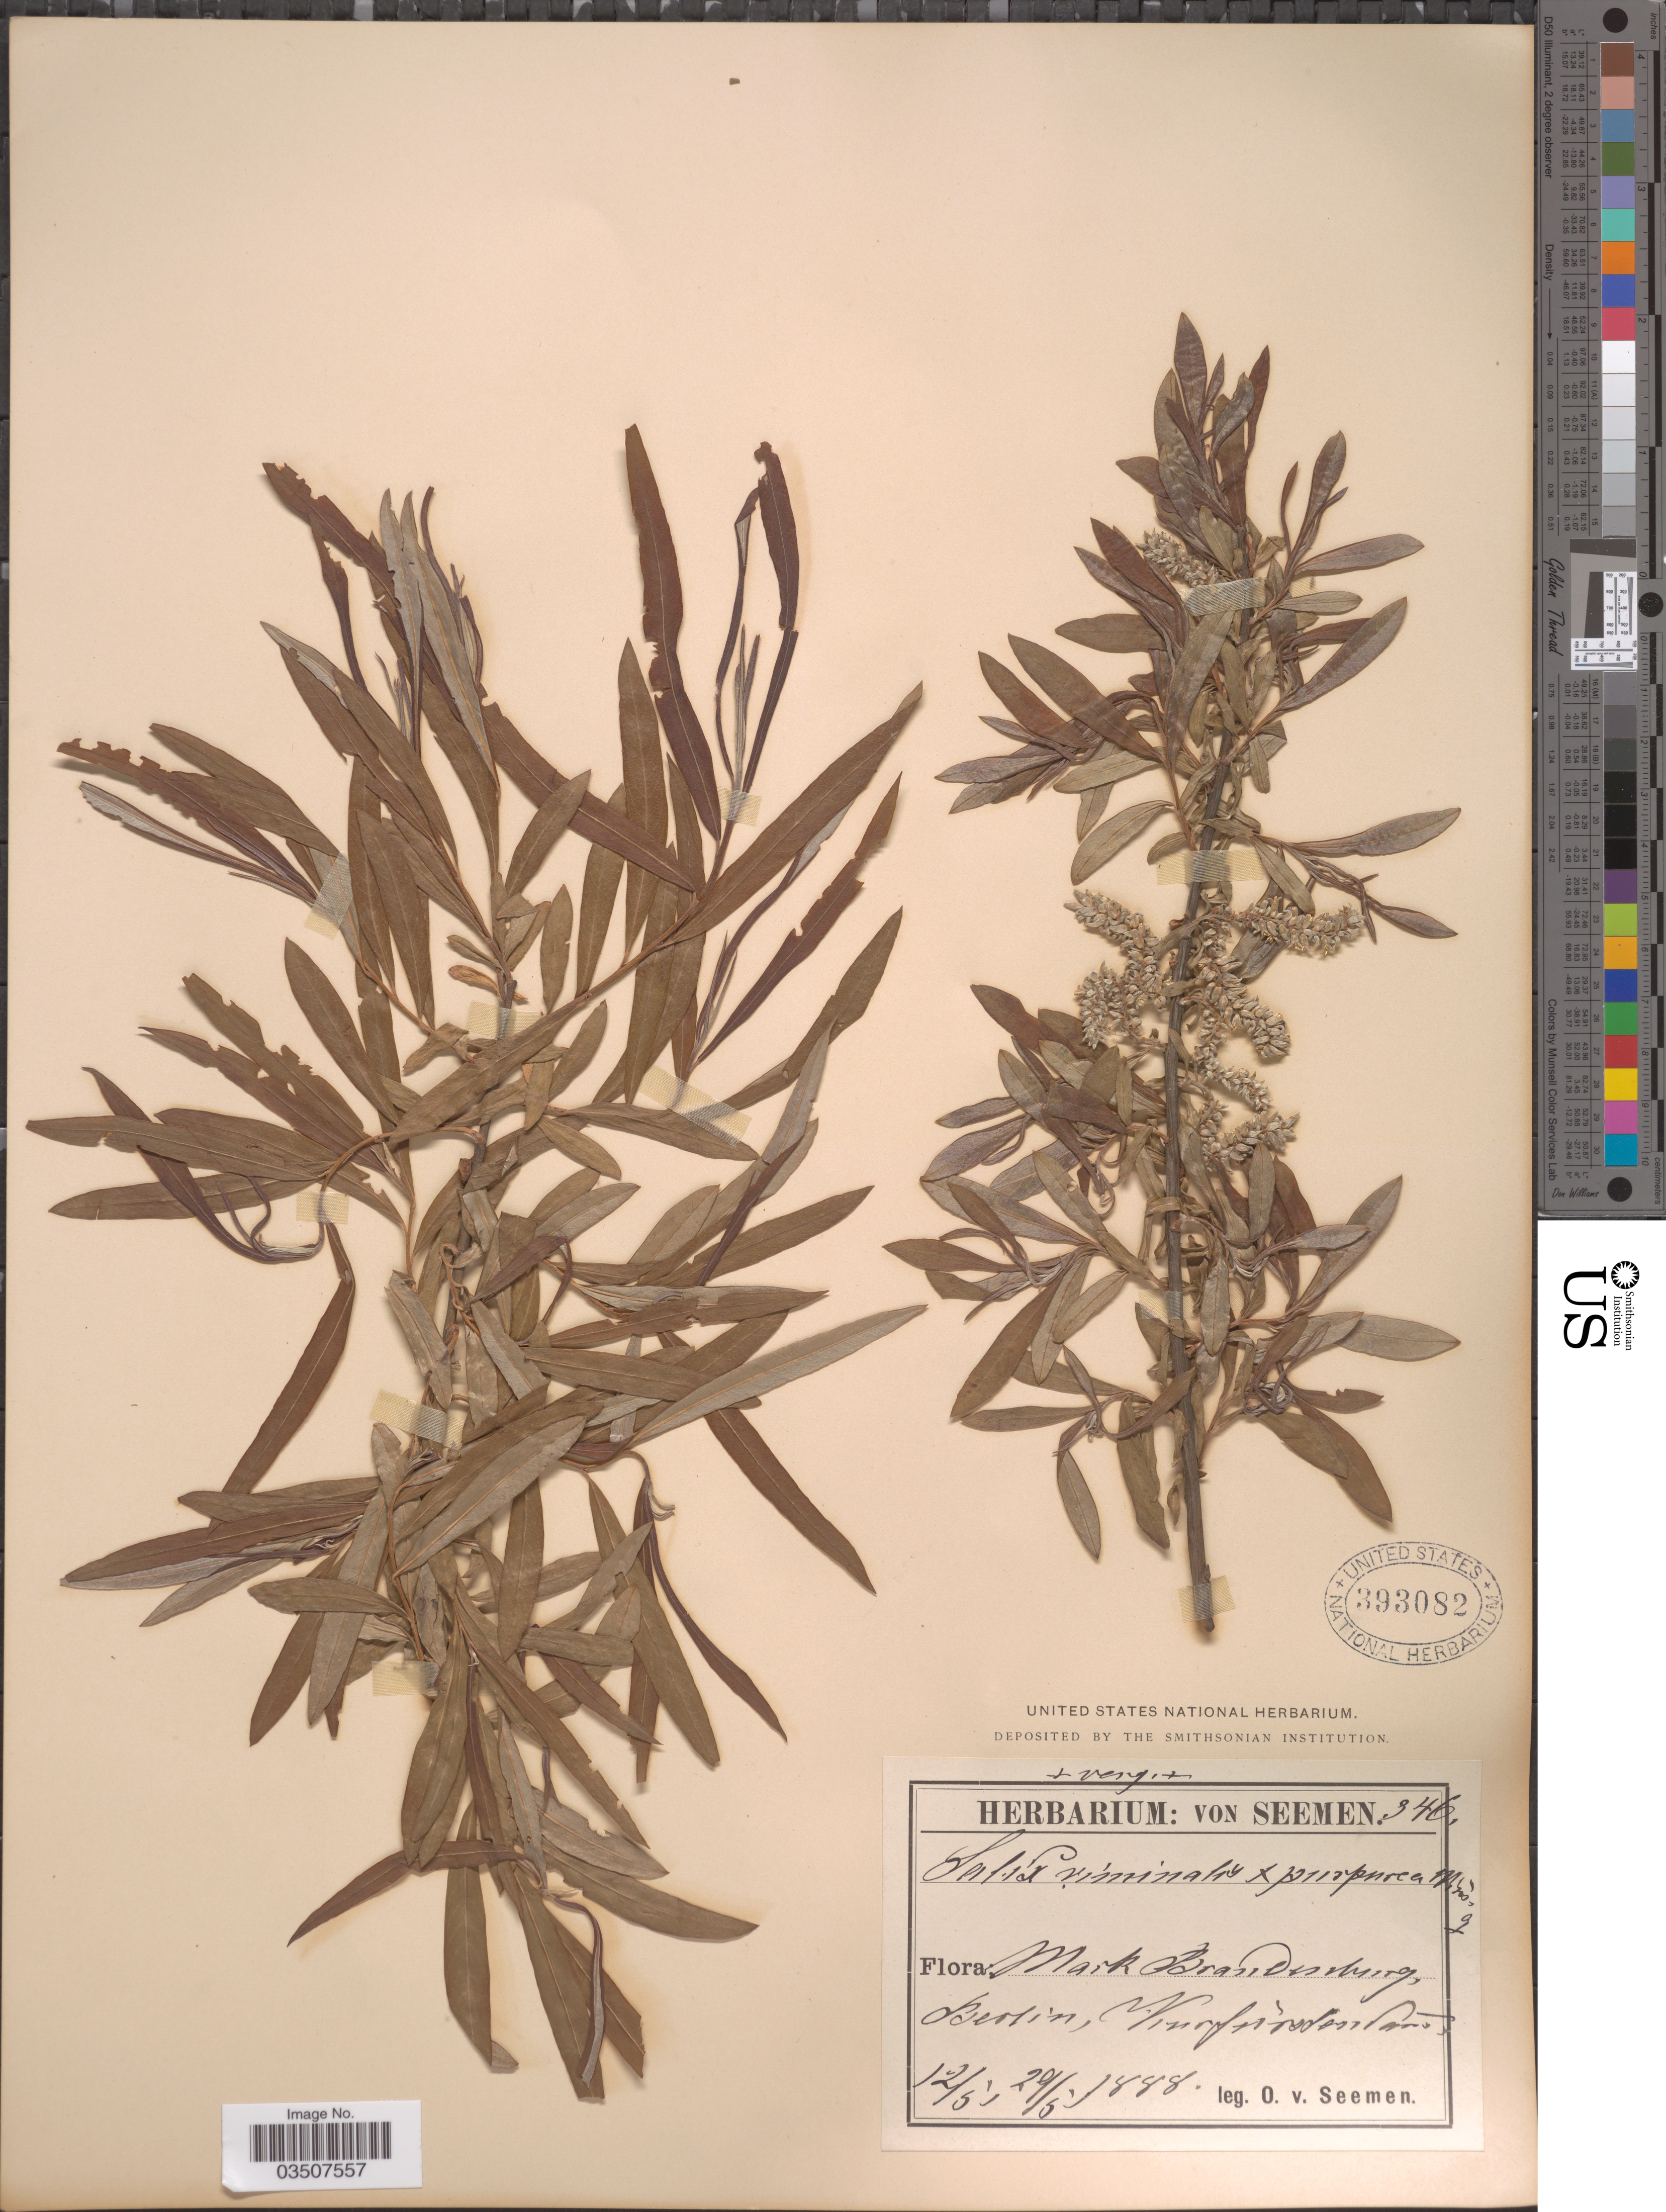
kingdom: Plantae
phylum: Tracheophyta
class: Magnoliopsida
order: Malpighiales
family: Salicaceae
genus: Salix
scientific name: Salix viminalis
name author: L.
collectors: K. O. von Seemen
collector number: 346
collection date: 1888-05-12/1888-05-29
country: Germany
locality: Mark Brandenburg, Berlin, [illegible text].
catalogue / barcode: US 393082